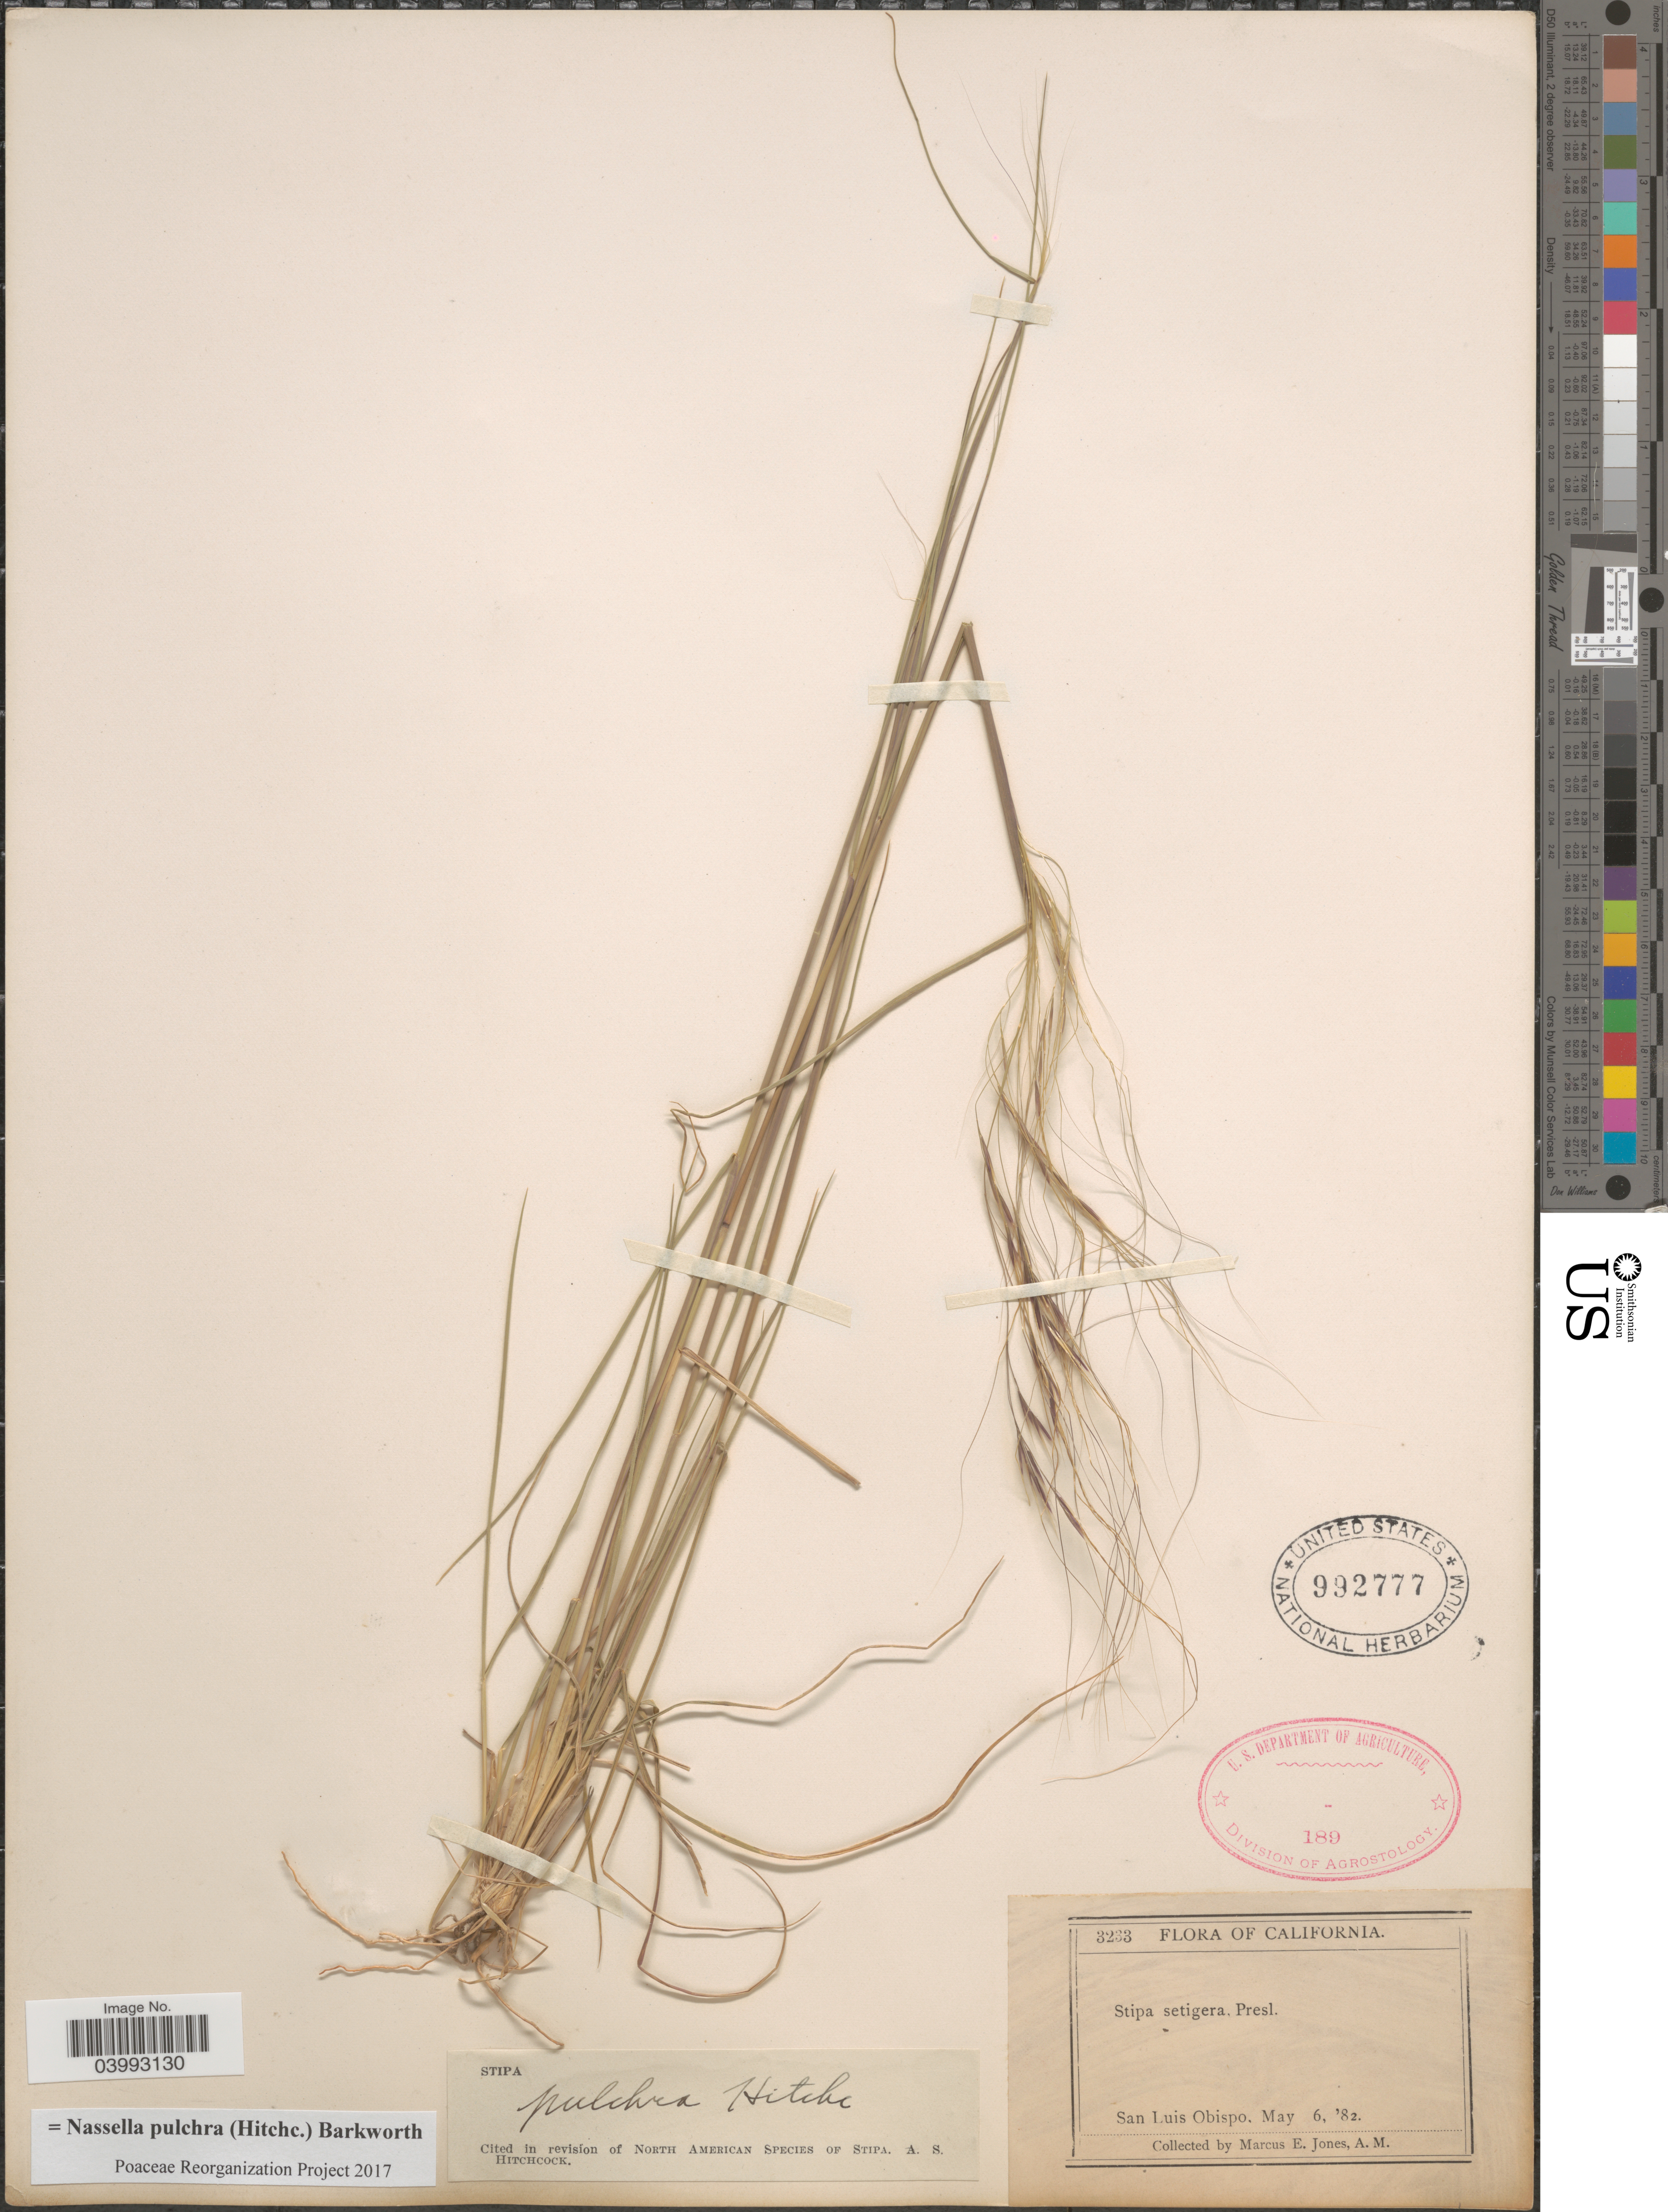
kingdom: Plantae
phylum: Tracheophyta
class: Liliopsida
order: Poales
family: Poaceae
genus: Nassella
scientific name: Nassella pulchra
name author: (Hitchc.) Barkworth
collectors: M. E. Jones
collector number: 3233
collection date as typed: Transcribed d/m/y: 6/5/82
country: United States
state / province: California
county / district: San Luis Obispo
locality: San Luis Obispo.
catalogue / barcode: US 992777